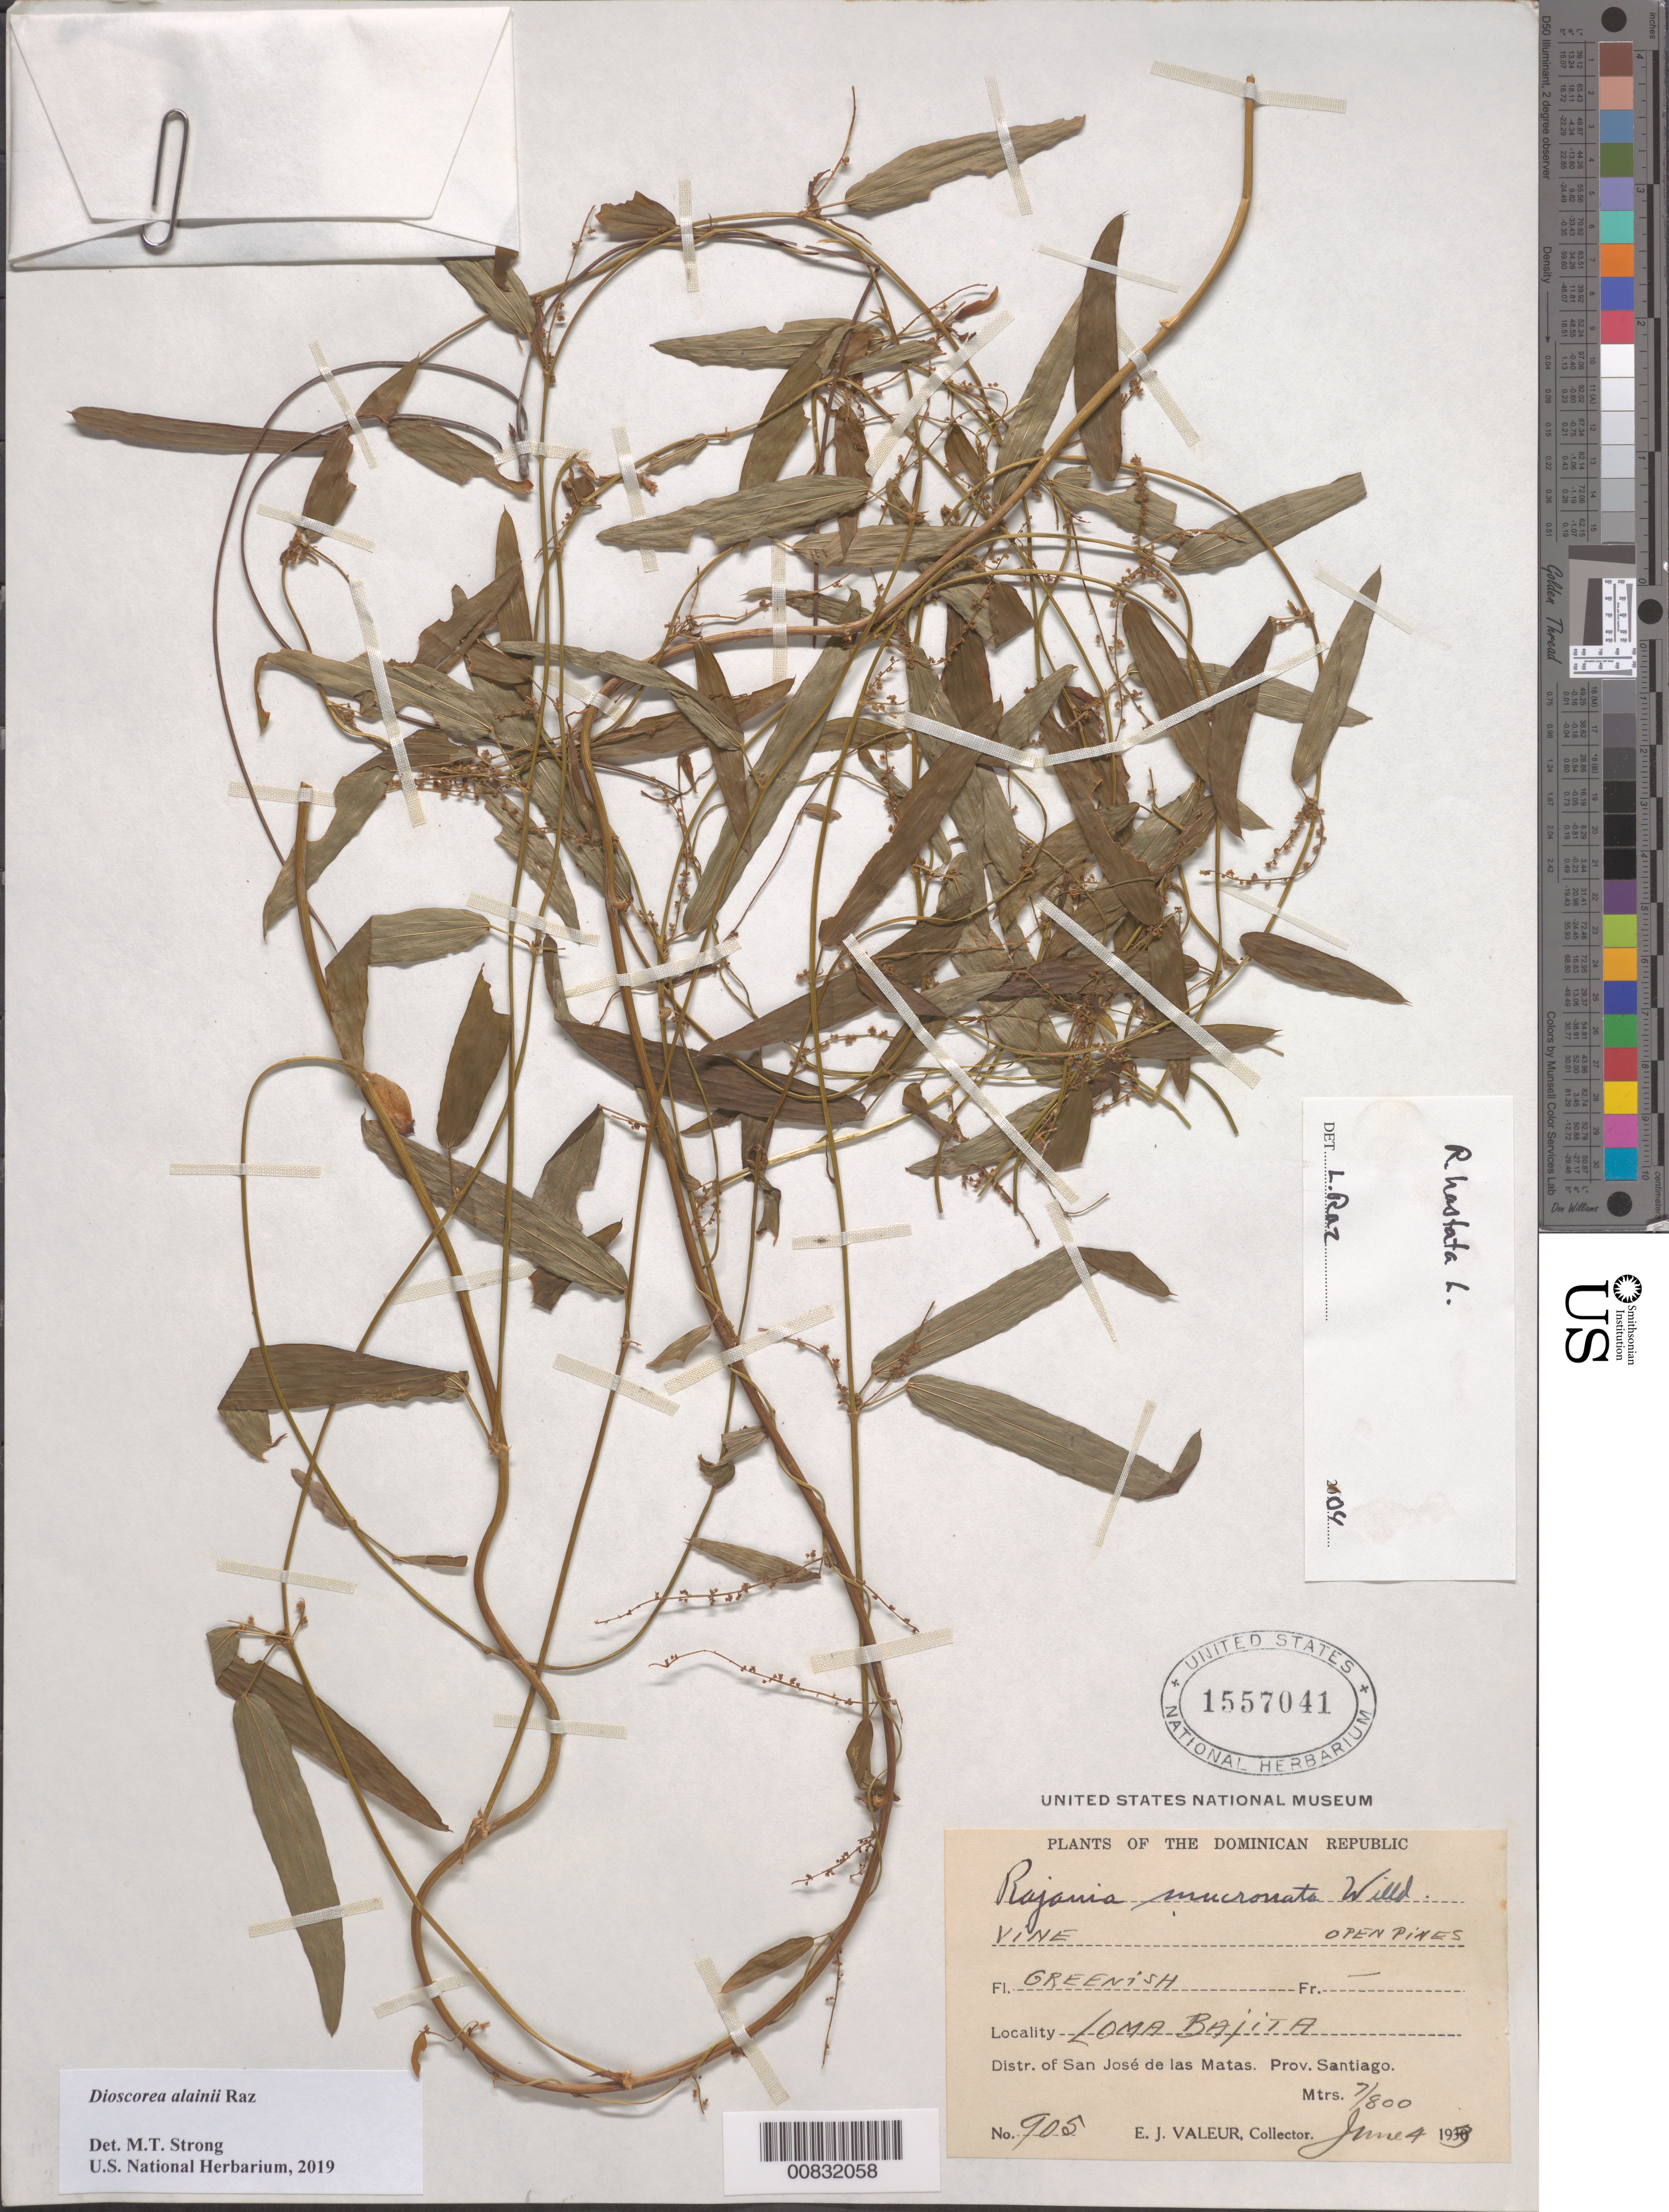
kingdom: Plantae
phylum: Tracheophyta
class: Liliopsida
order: Dioscoreales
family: Dioscoreaceae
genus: Dioscorea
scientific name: Dioscorea alainii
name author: Raz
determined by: Strong, M. T., (US), Smithsonian Institution - National Museum of Natural History (UNITED STATES)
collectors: E. Valeur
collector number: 905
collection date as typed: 04 Jun 1933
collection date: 1933-06-04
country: Dominican Republic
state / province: Santiago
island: Hispaniola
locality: Distr. of San José de las Matas. Loma Bajita.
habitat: Open Pines.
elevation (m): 700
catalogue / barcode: US 1557041